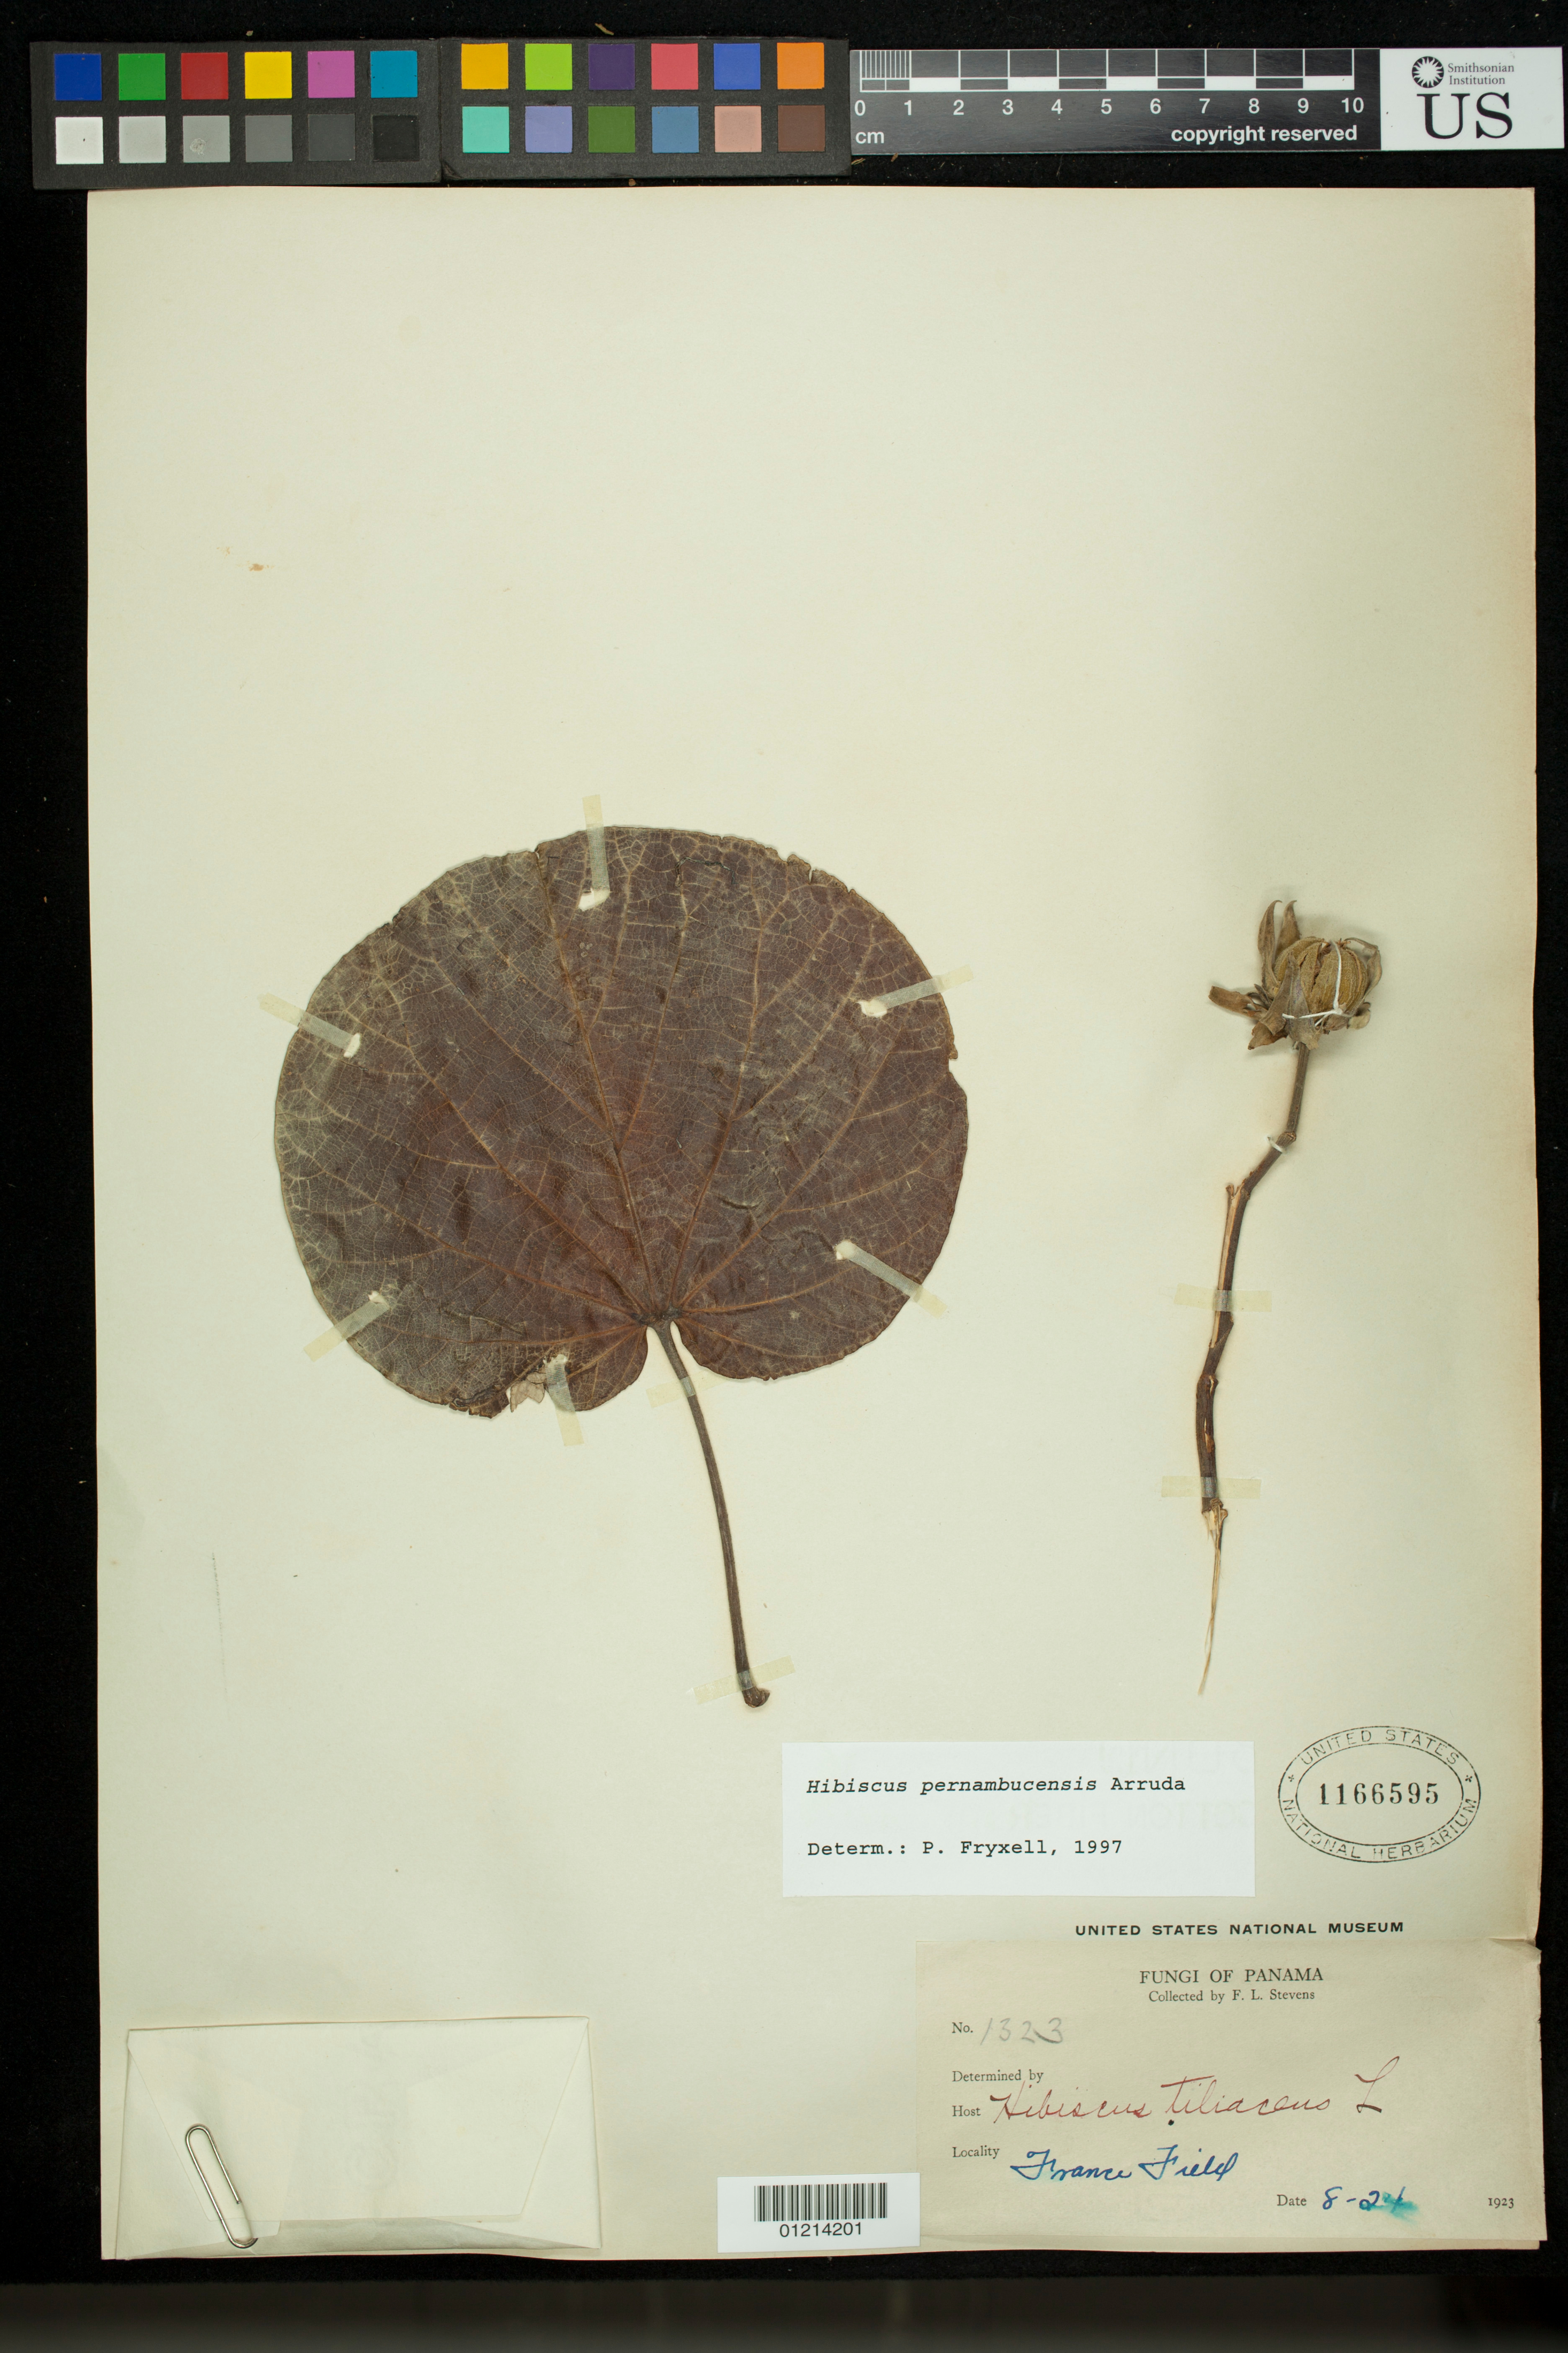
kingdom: Plantae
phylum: Tracheophyta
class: Magnoliopsida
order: Malvales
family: Malvaceae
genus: Talipariti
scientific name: Talipariti tiliaceum var. pernambucense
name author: (Arruda) Fryxell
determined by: Dorr, Laurence J., Curator (BOT), Smithsonian Institution - National Museum of Natural History (UNITED STATES)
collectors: F. L. Stevens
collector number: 1323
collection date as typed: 24 Aug 1923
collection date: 1923-08-24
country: Panama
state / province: Colón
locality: France Field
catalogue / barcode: US 1166595